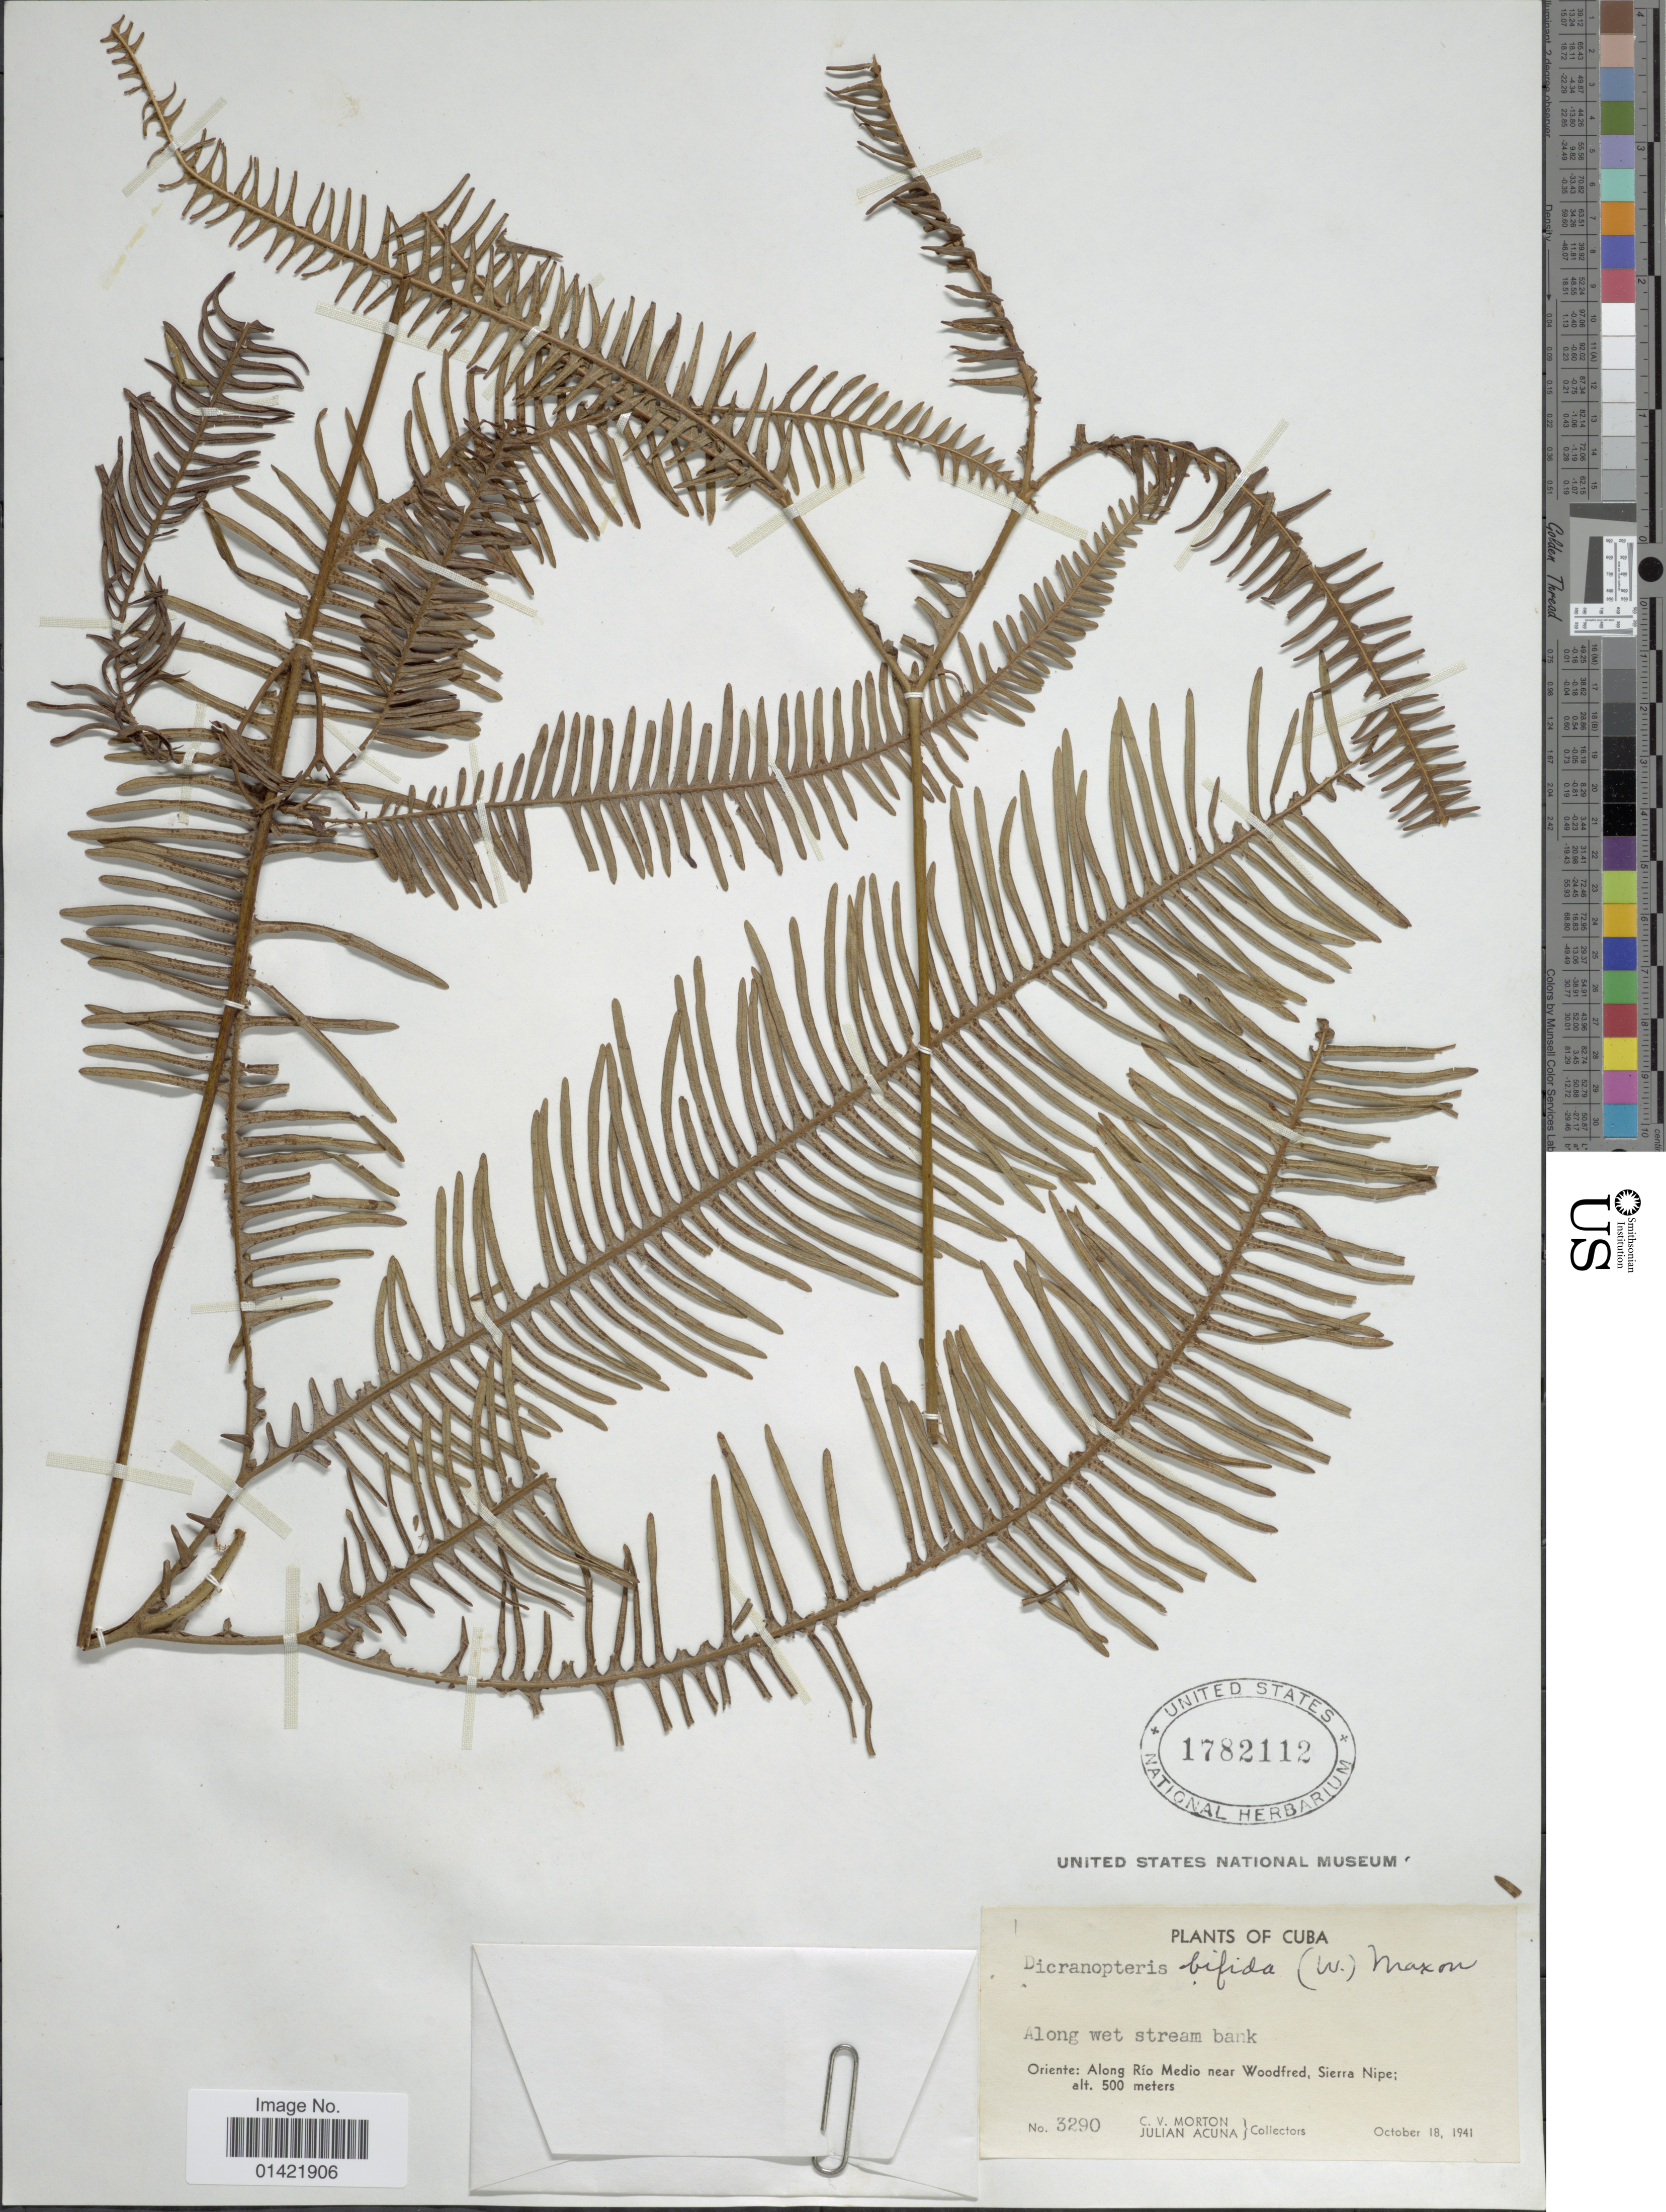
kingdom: Plantae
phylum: Tracheophyta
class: Polypodiopsida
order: Gleicheniales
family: Gleicheniaceae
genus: Sticherus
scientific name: Sticherus bifidus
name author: (Willd.) Ching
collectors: C. V. Morton & J. B. Acuña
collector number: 3290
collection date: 1941-10-18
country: Cuba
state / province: Oriente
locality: Along Rio Medio near Woodfred. Sierra Nipe. Along wet stream bank.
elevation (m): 500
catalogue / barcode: US 1782112